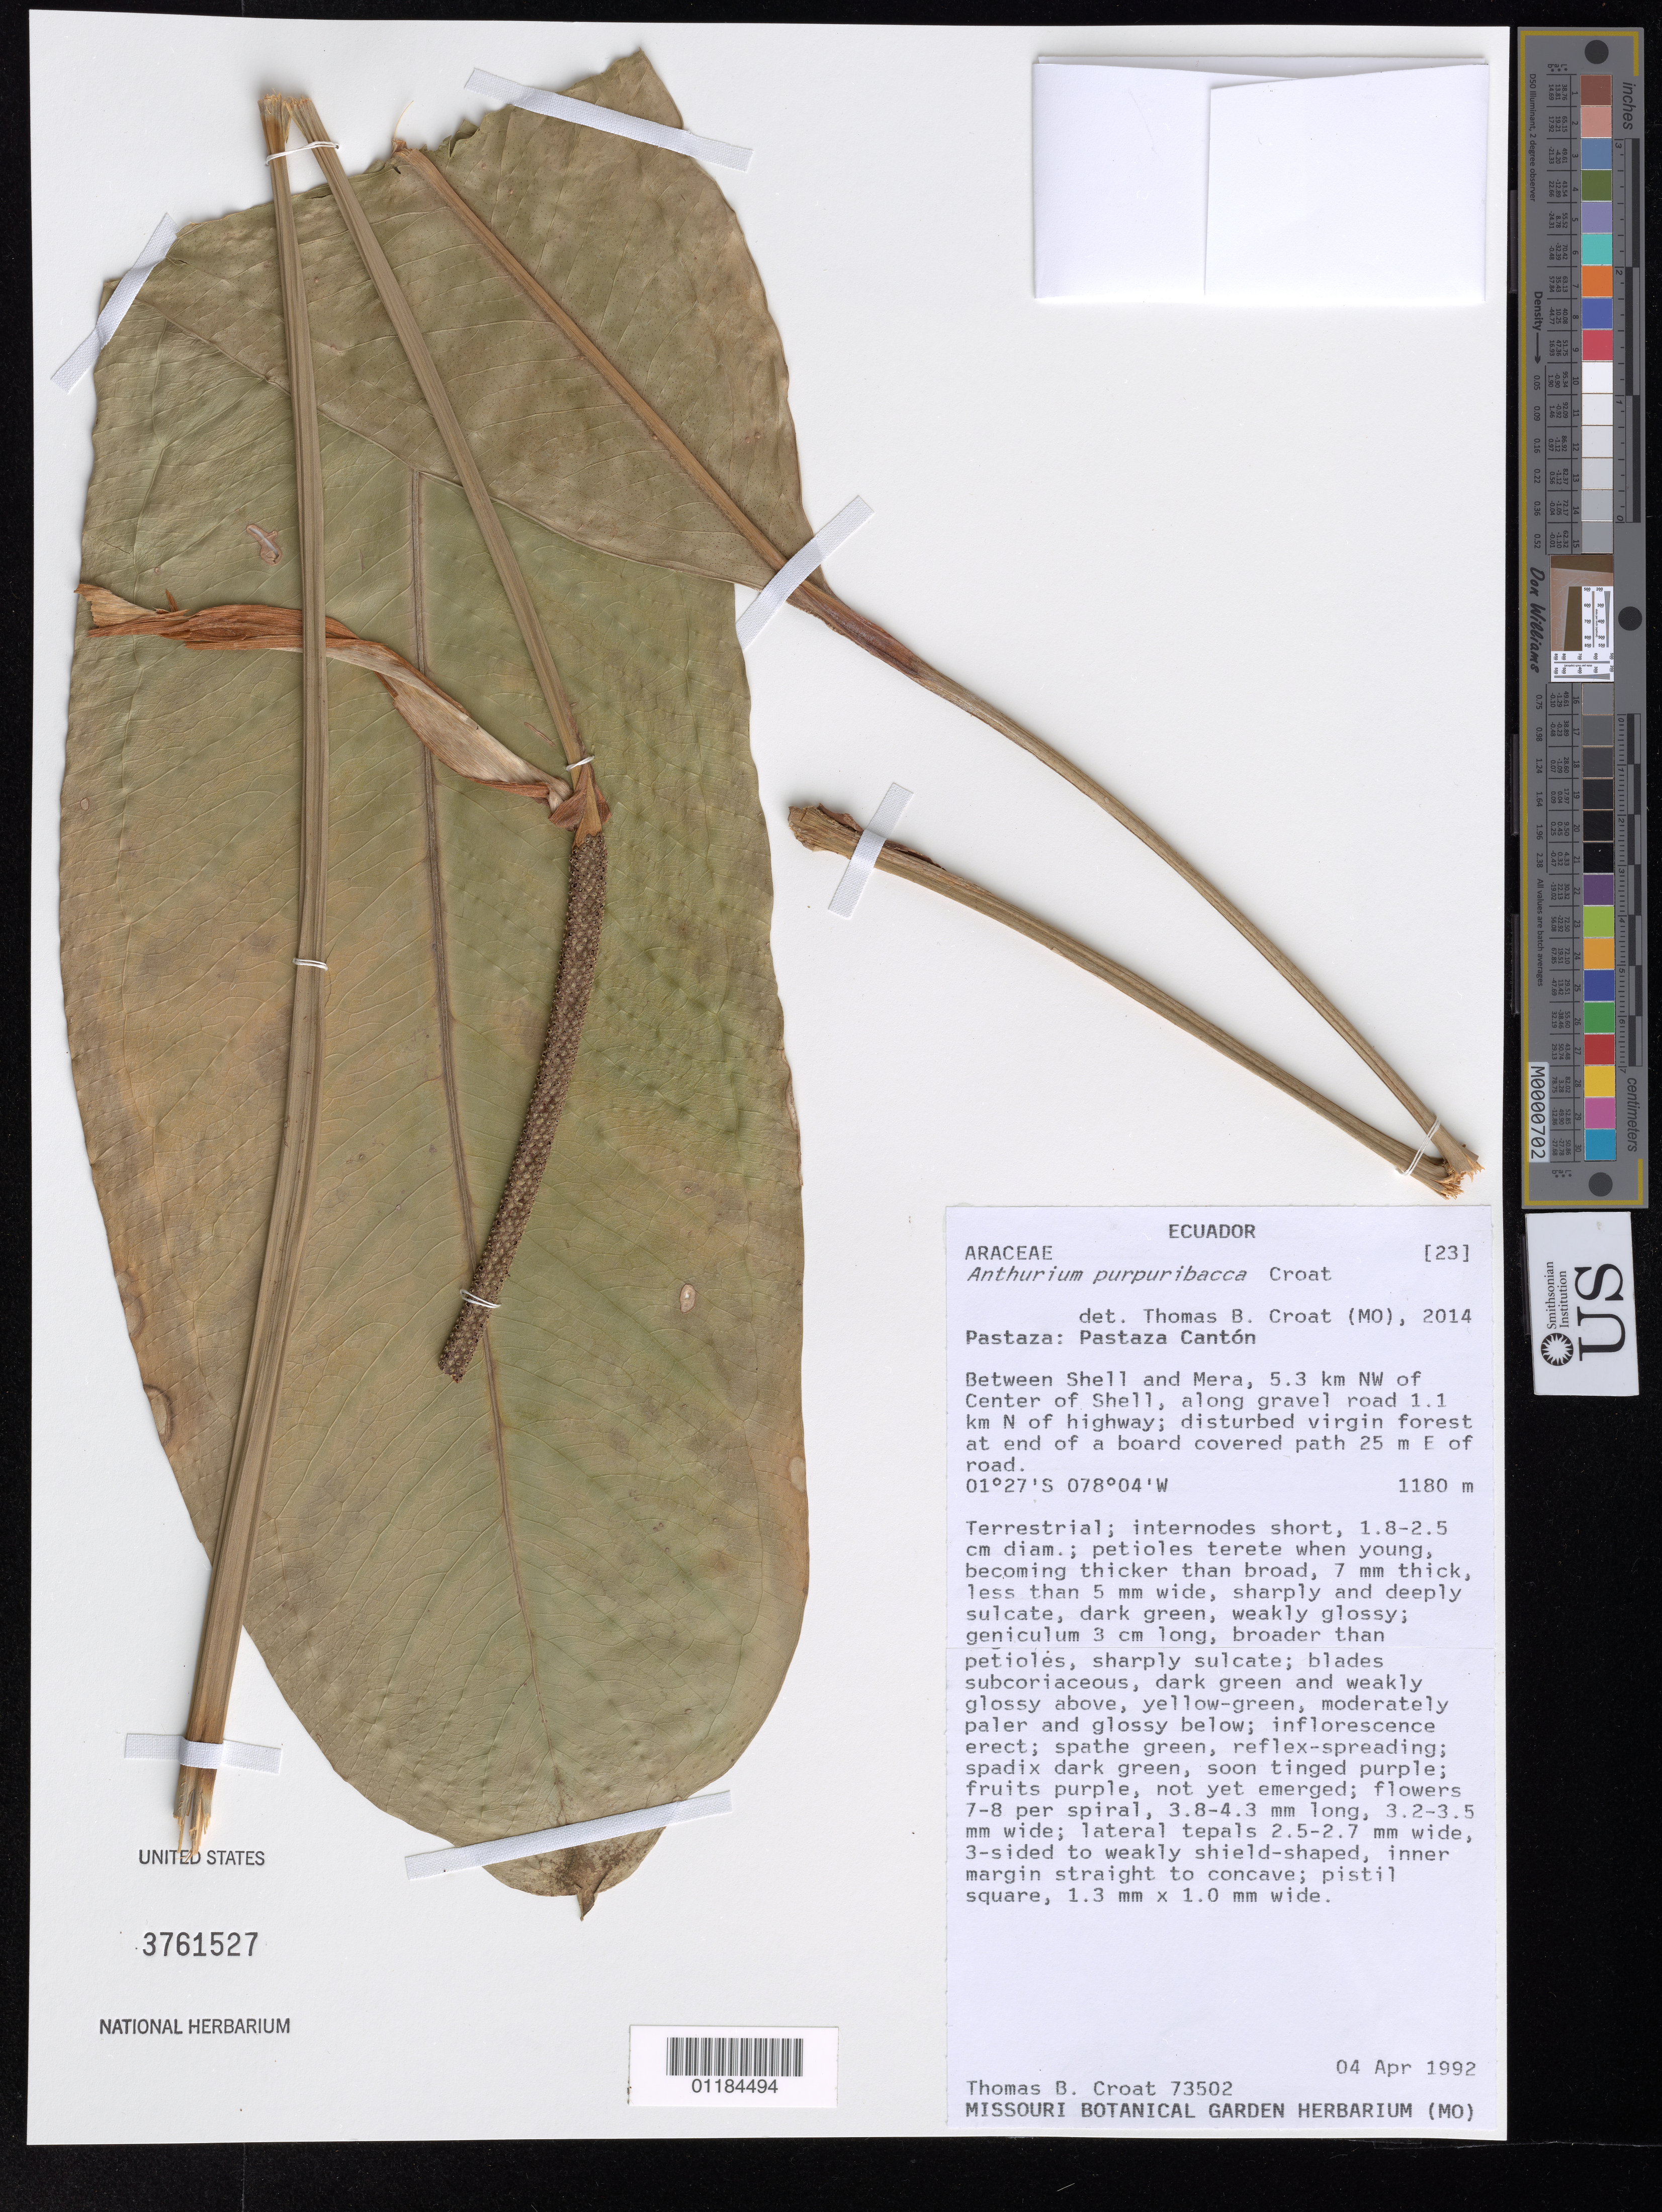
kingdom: Plantae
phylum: Tracheophyta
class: Liliopsida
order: Alismatales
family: Araceae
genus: Anthurium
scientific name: Anthurium purpuribacca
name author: Croat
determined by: Croat, Thomas B., Missouri Botanical Garden (MO)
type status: Isotype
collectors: T. B. Croat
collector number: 73502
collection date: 1992-04-04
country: Ecuador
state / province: Pastaza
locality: Pastaza Canton, Between Shell and Mera, 5.3 km NW of Center of Shell, along gravel road 1.1 km N of highway, disturbed virgin forest at end of a board covered path 25 m E of road.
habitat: disturbed virgin forest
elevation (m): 1180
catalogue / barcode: US 3761527